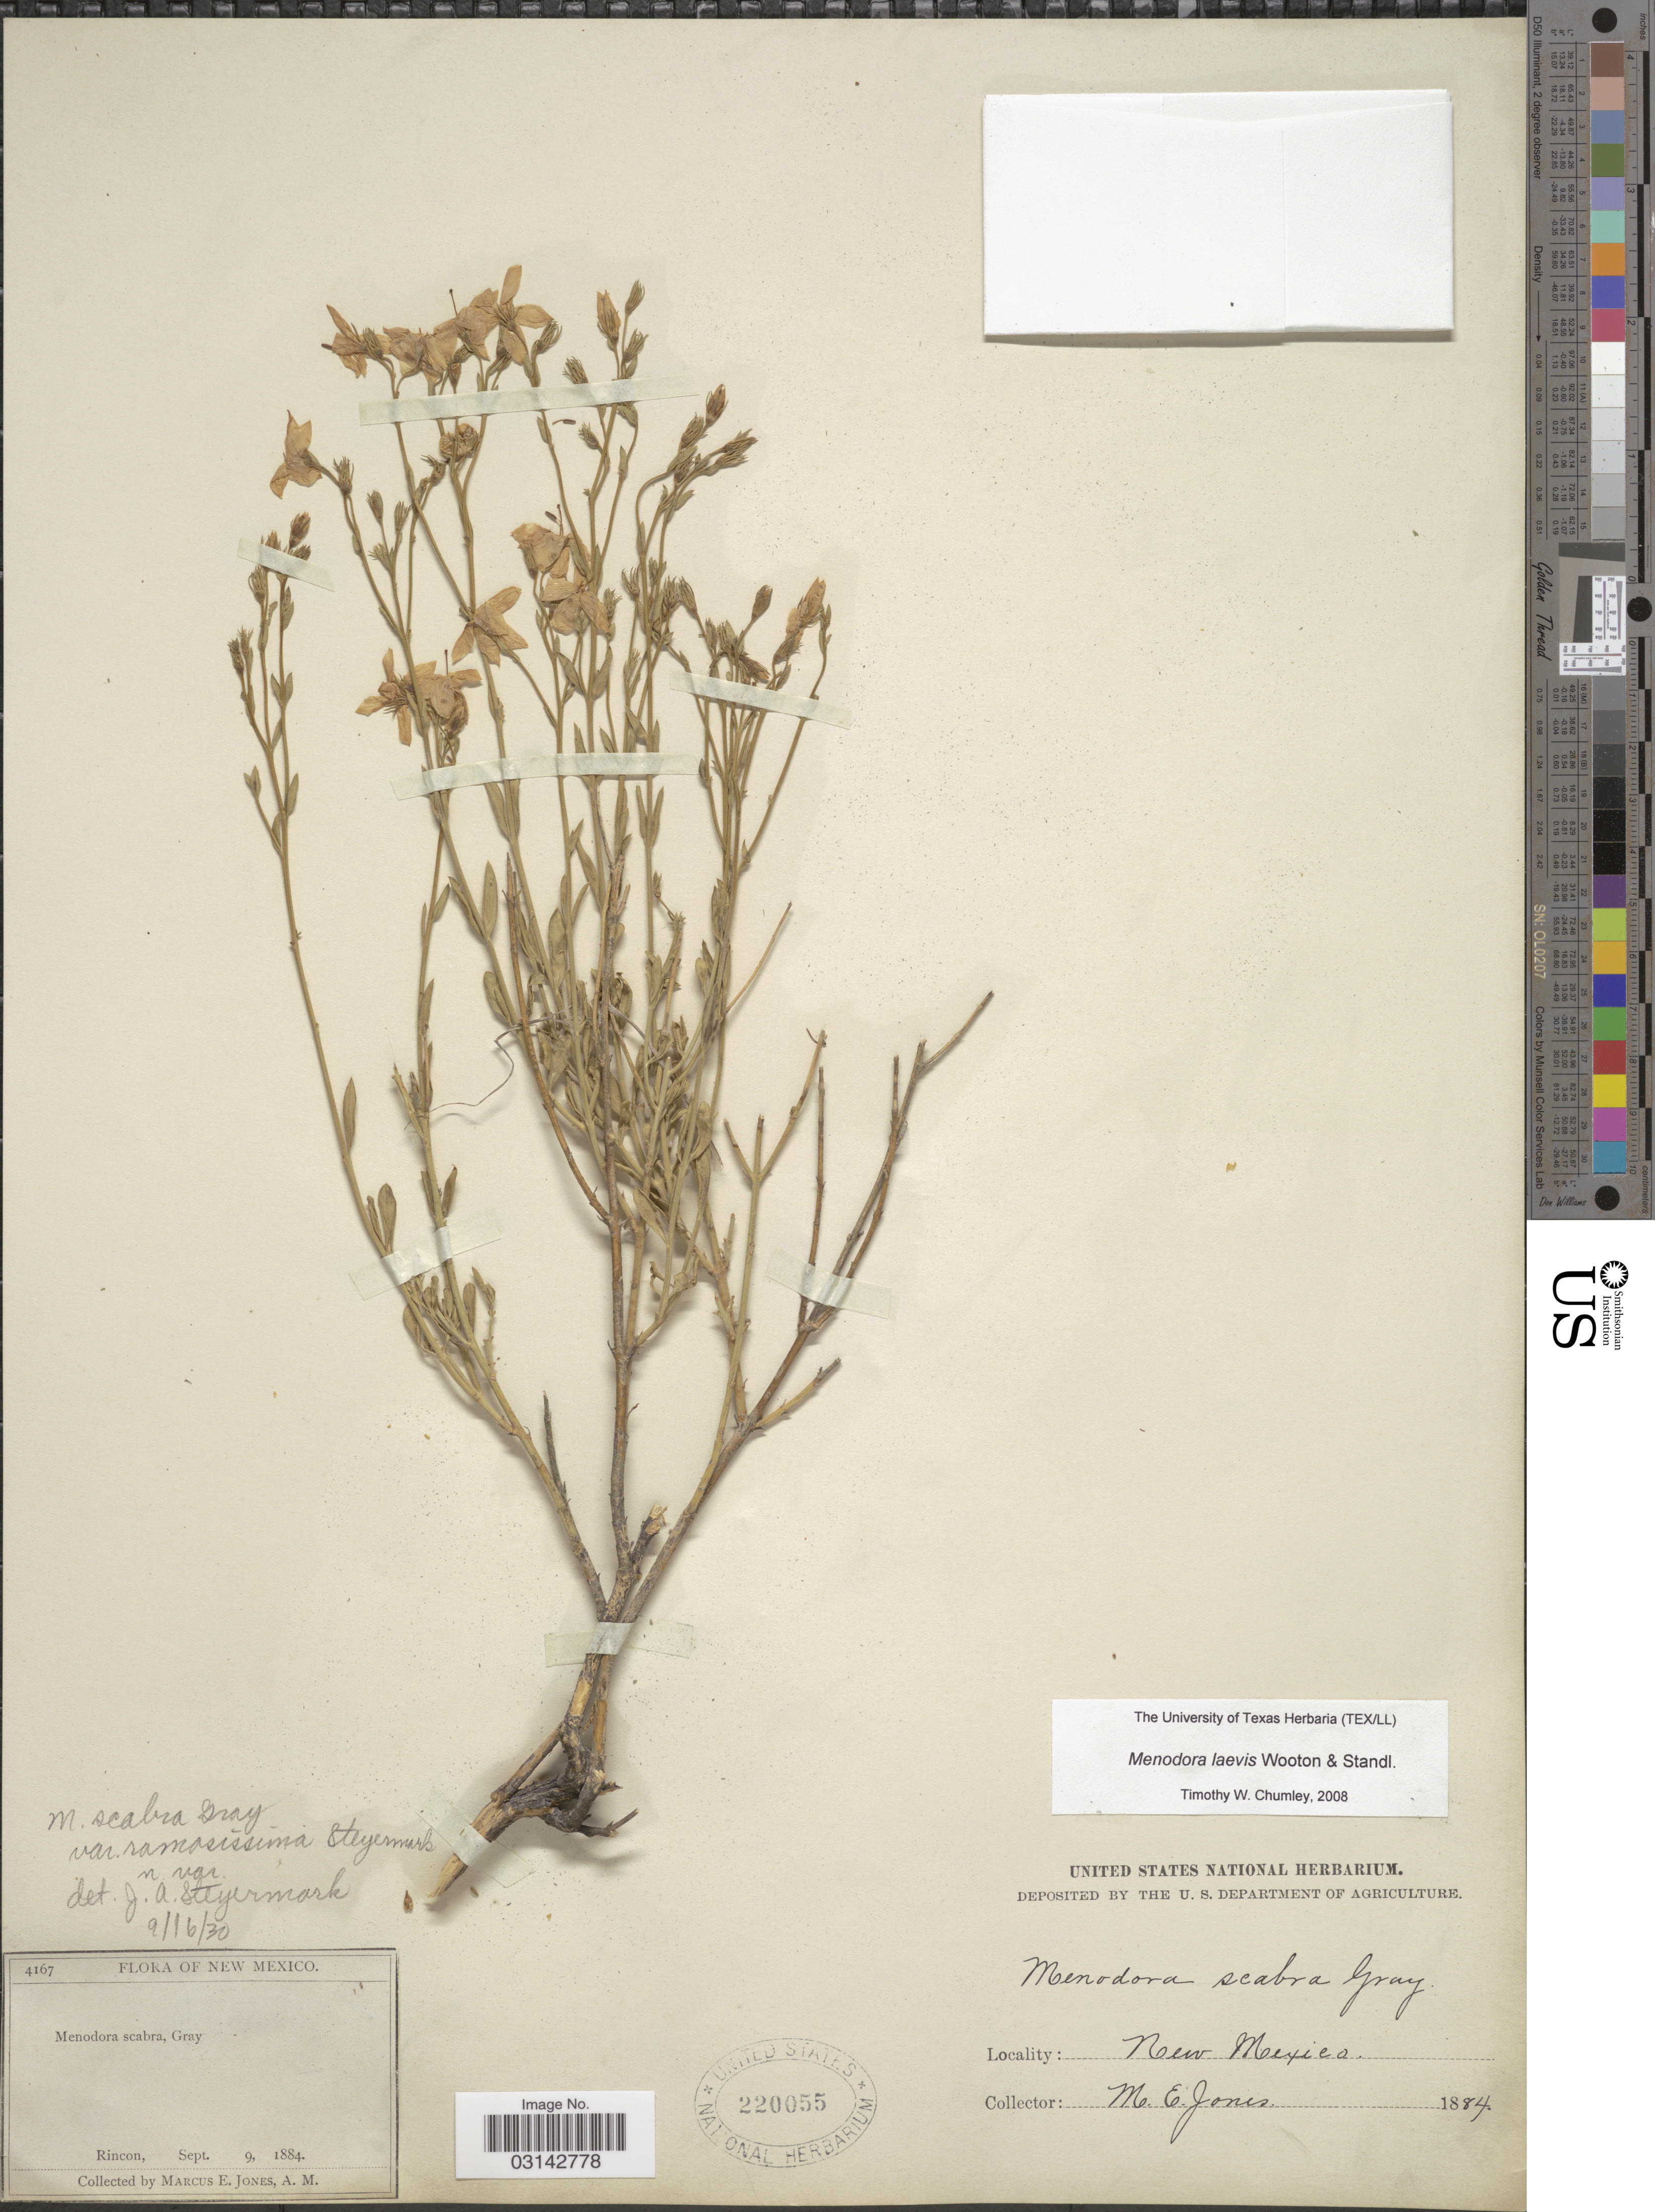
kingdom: Plantae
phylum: Tracheophyta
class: Magnoliopsida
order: Lamiales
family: Oleaceae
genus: Menodora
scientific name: Menodora laevis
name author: Wooton & Standl.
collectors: M. E. Jones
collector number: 4167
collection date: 1884-09-09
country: United States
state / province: New Mexico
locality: Rincon.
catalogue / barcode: US 220055